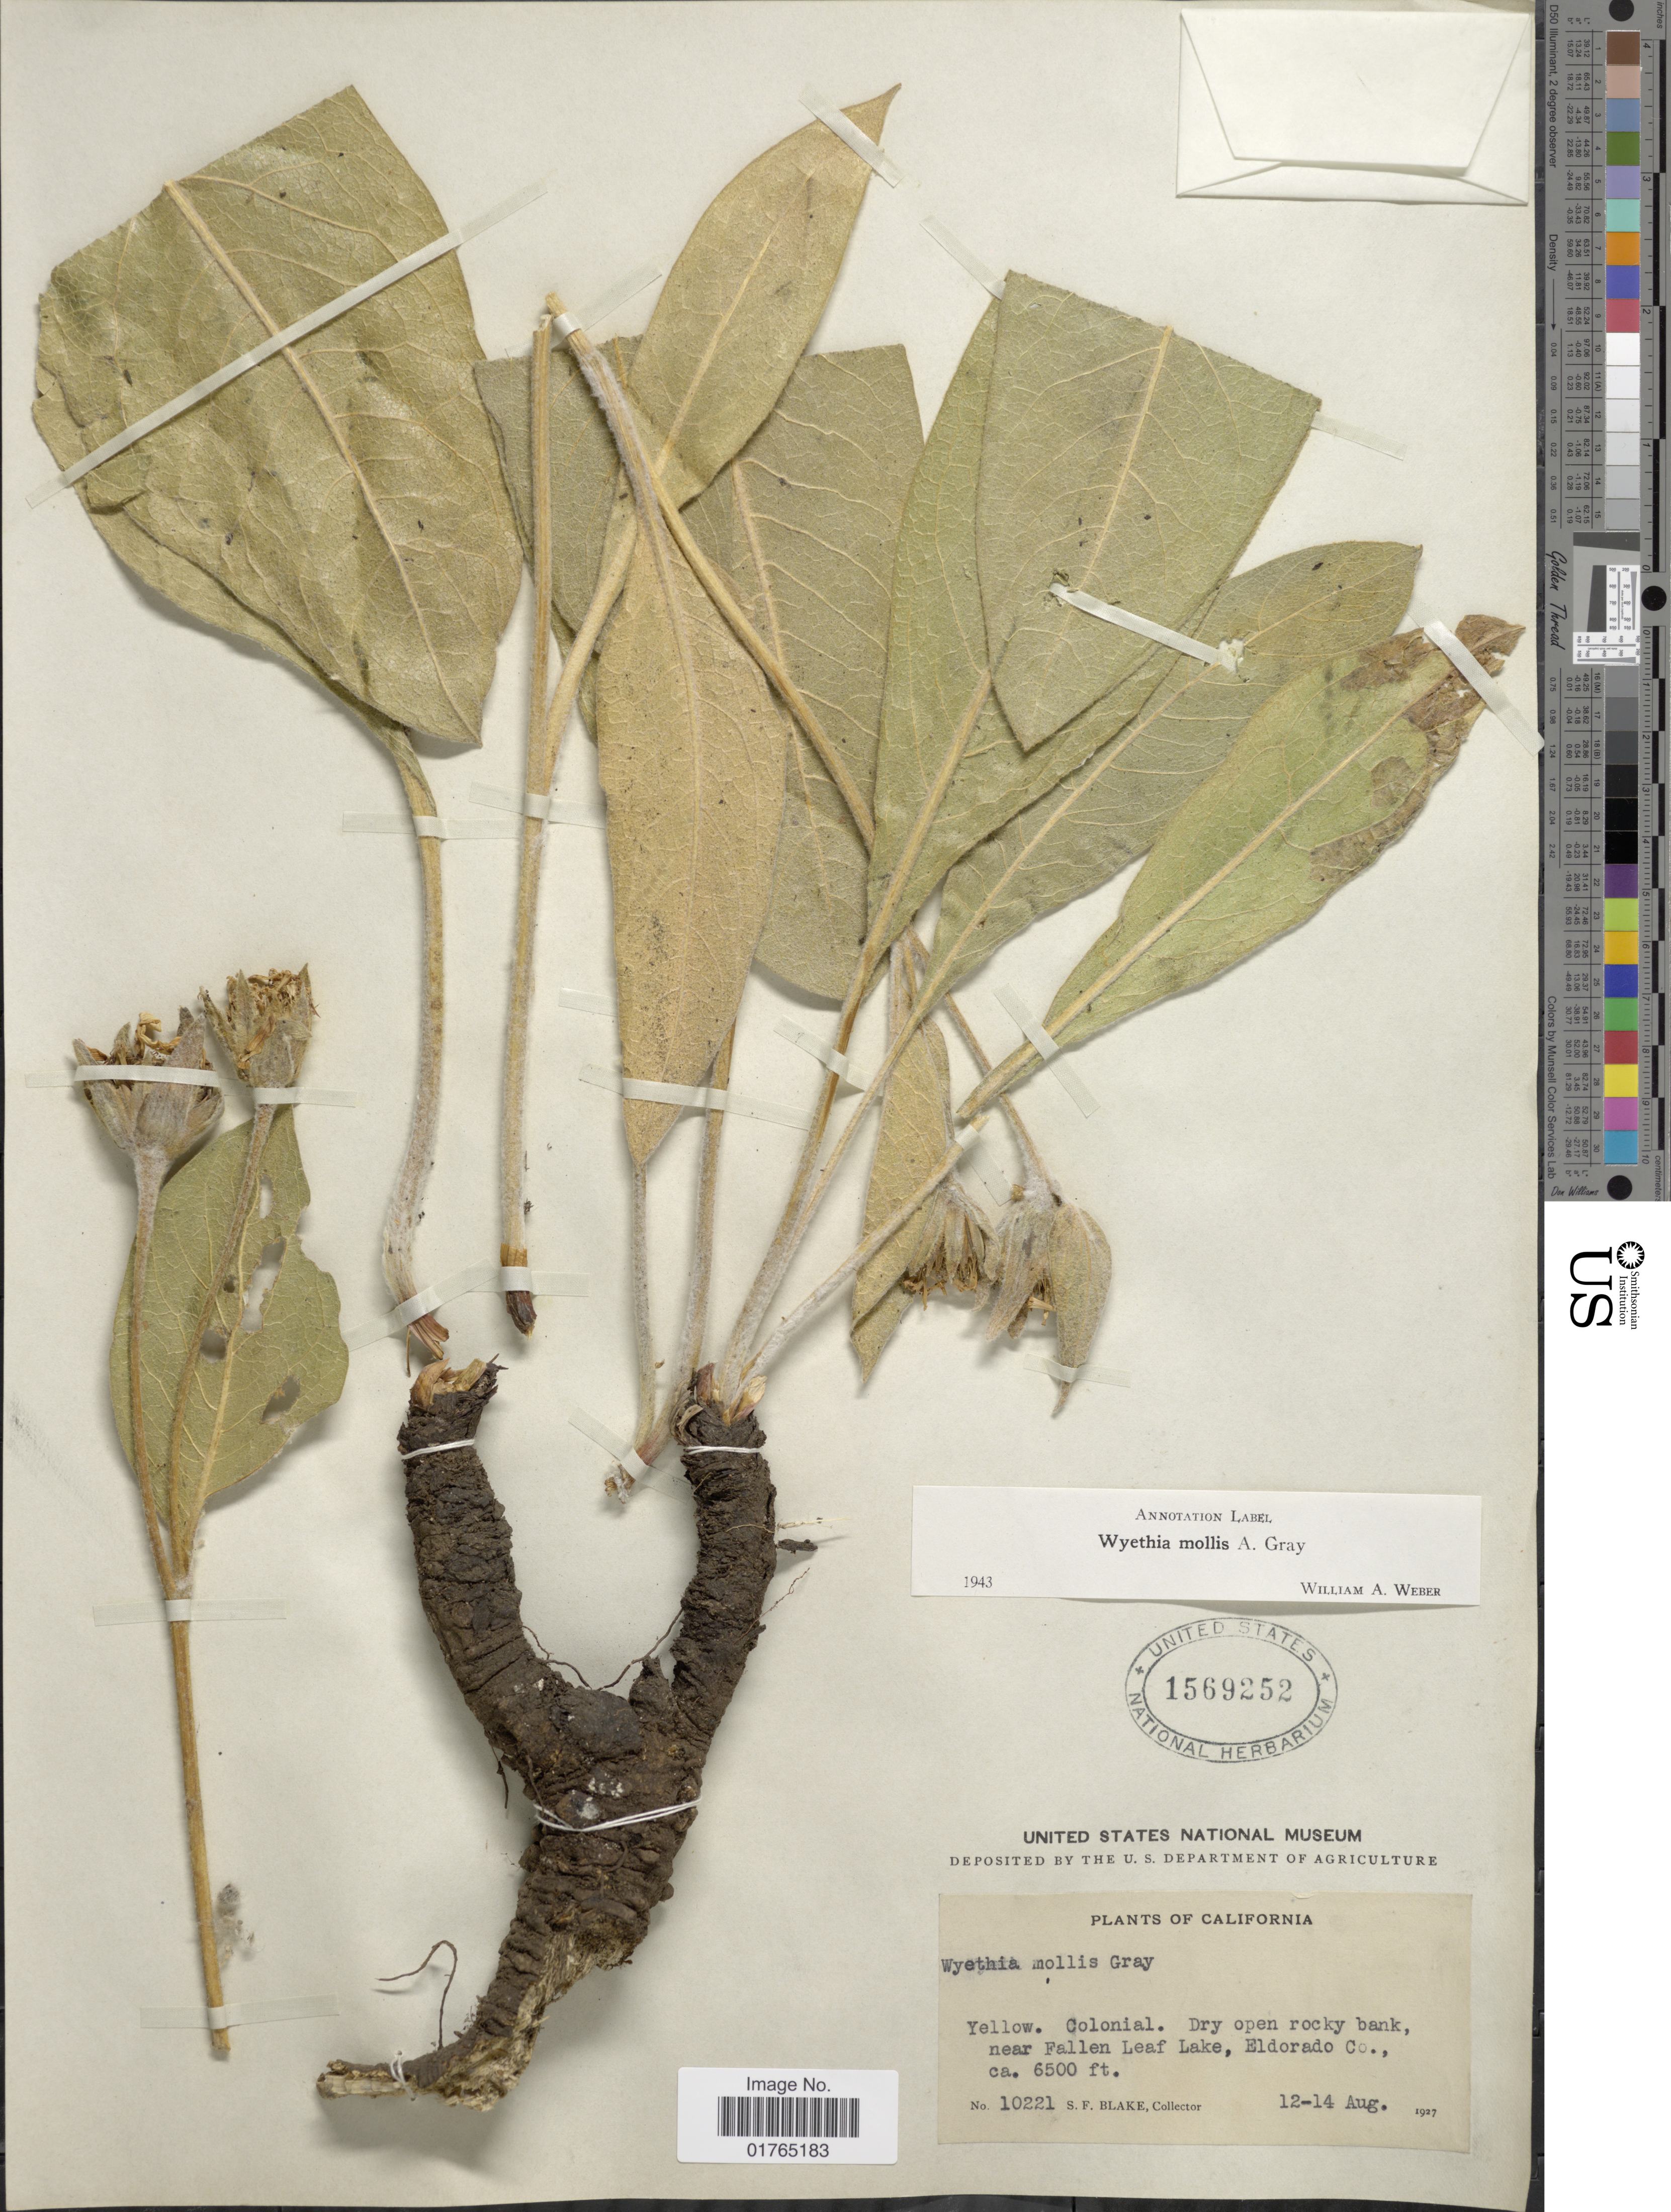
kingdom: Plantae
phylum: Tracheophyta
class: Magnoliopsida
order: Asterales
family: Asteraceae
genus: Wyethia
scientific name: Wyethia mollis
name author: A. Gray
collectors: S. Blake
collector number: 10221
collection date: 1927-08-12/1927-08-14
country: United States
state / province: California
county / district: El Dorado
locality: Near Fallen Leaf Lake, Eldorado Co.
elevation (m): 1981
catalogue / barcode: US 1569252